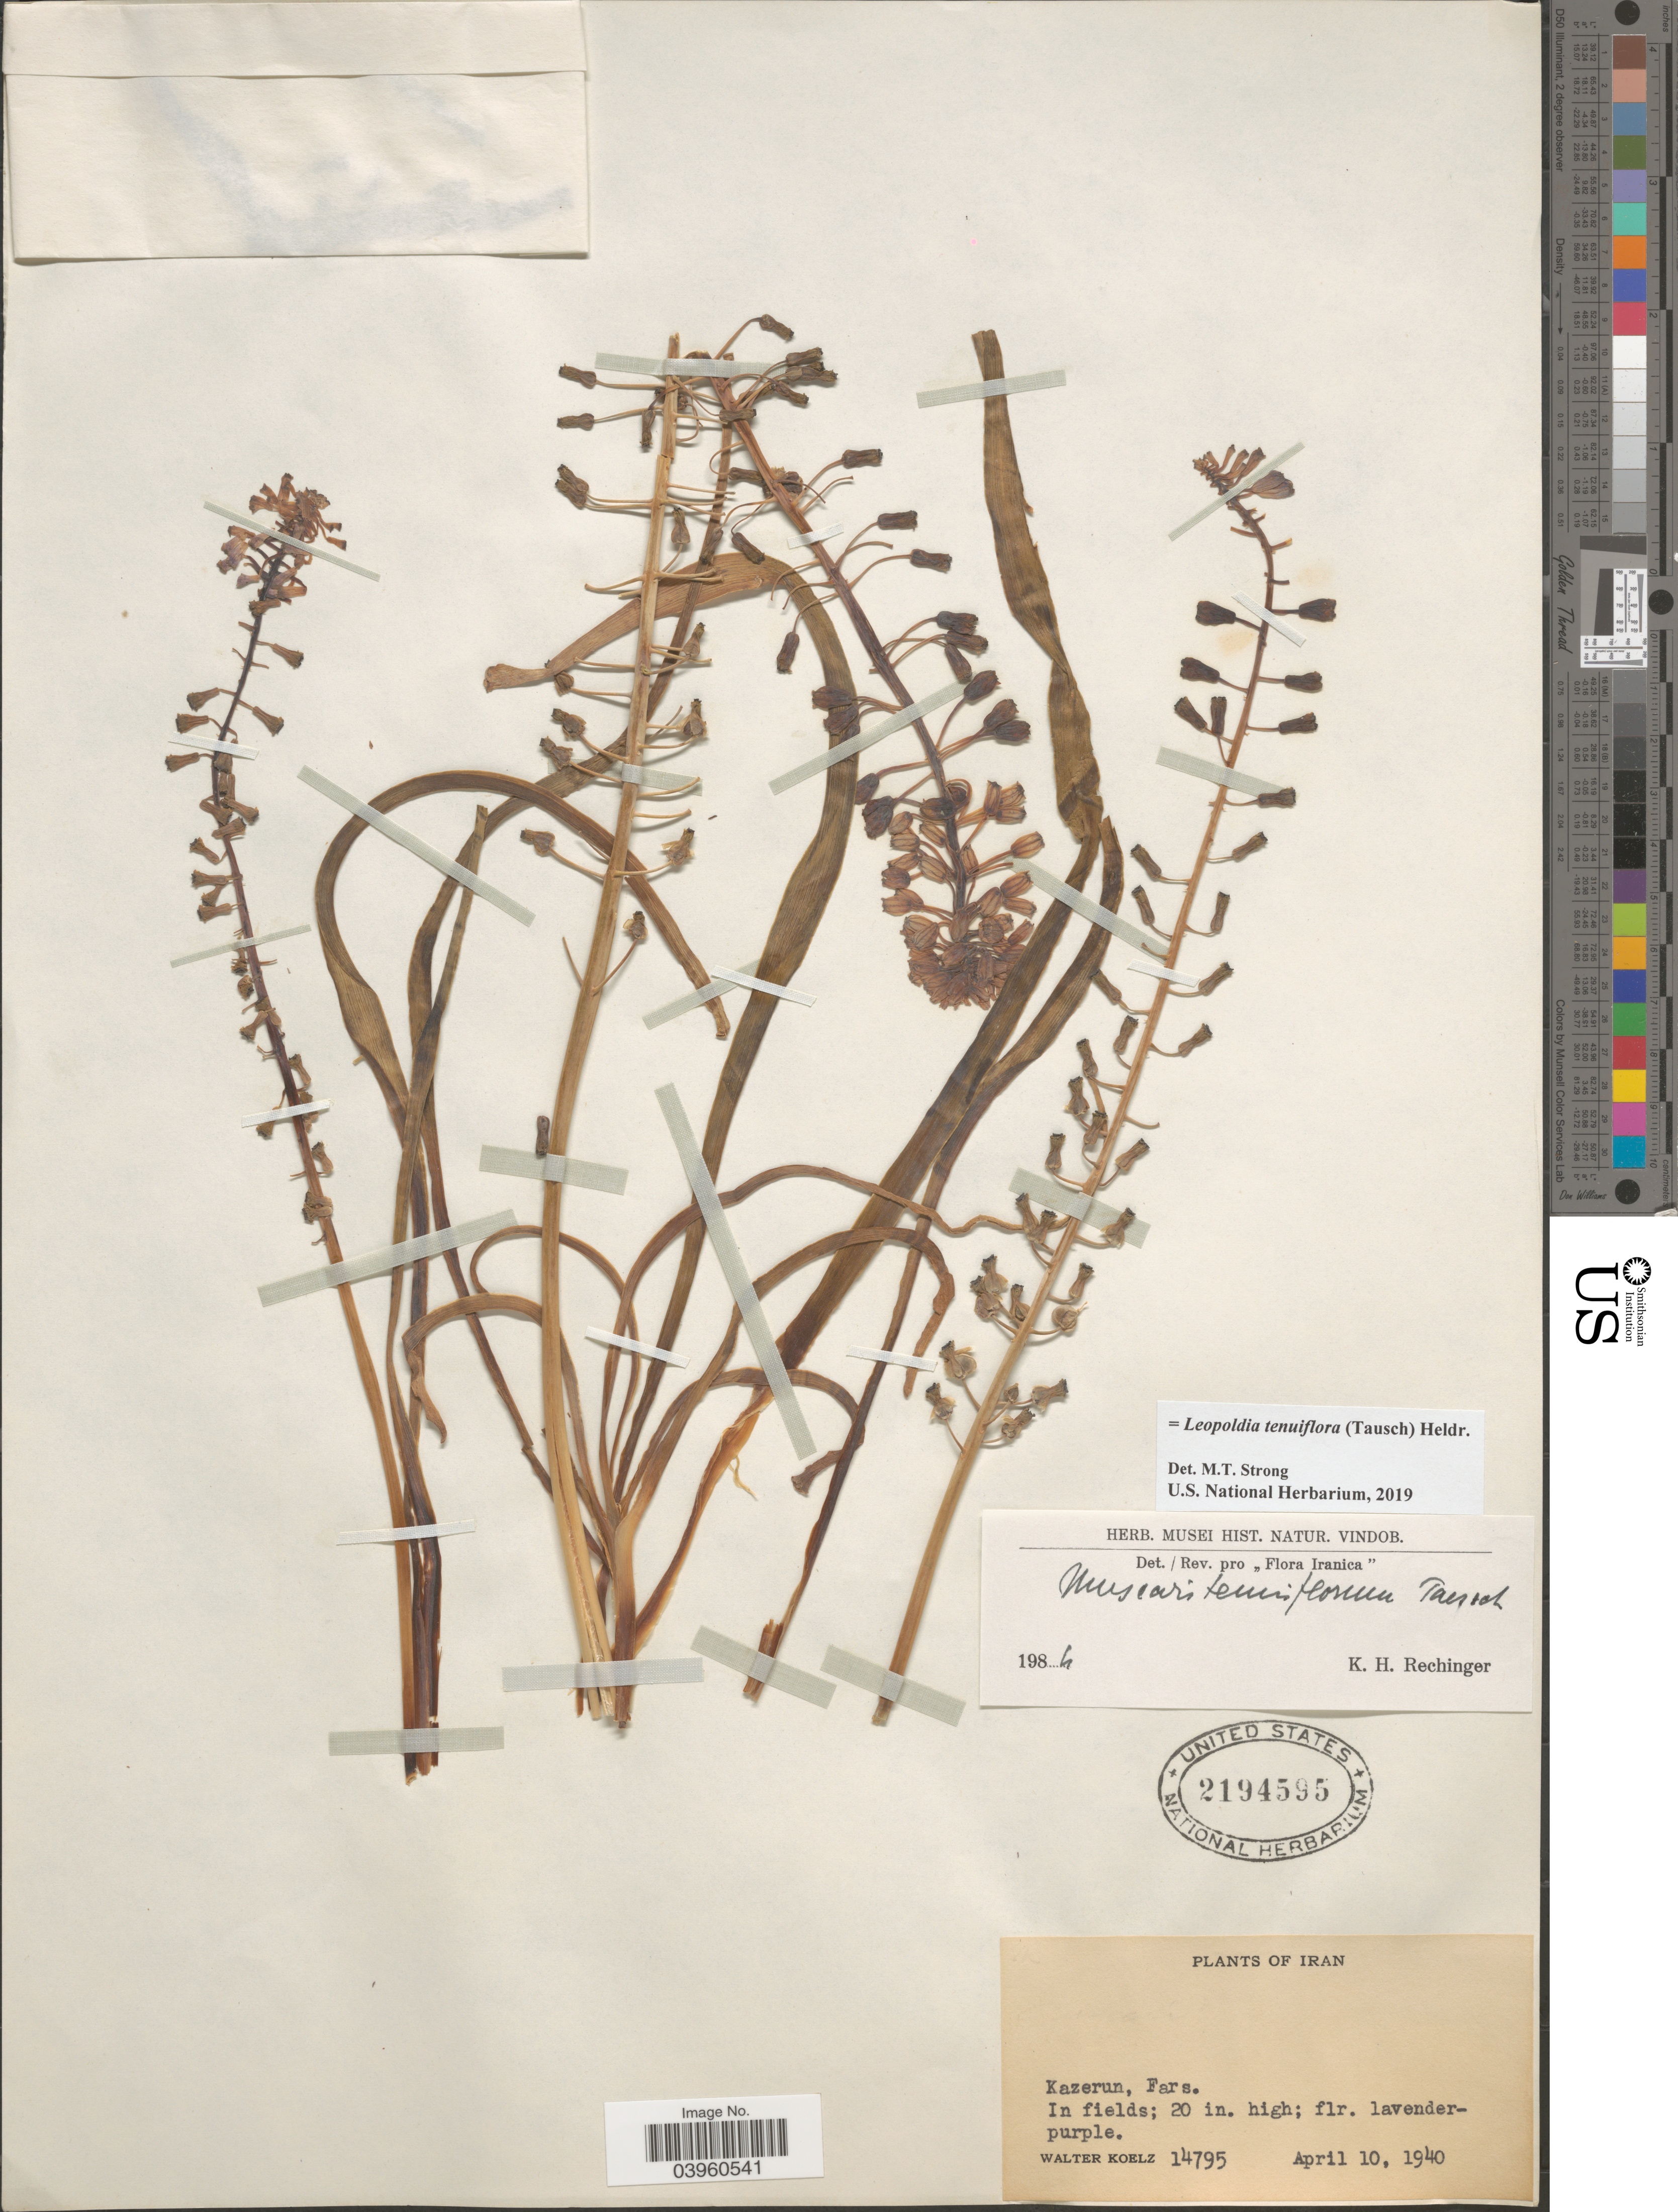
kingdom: Plantae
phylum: Tracheophyta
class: Liliopsida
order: Asparagales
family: Asparagaceae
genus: Leopoldia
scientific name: Leopoldia tenuiflora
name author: (Tausch) Heldr.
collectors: W. N. Koelz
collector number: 14795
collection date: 1940-04-10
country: Iran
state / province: Fars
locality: Kazerun.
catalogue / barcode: US 2194595